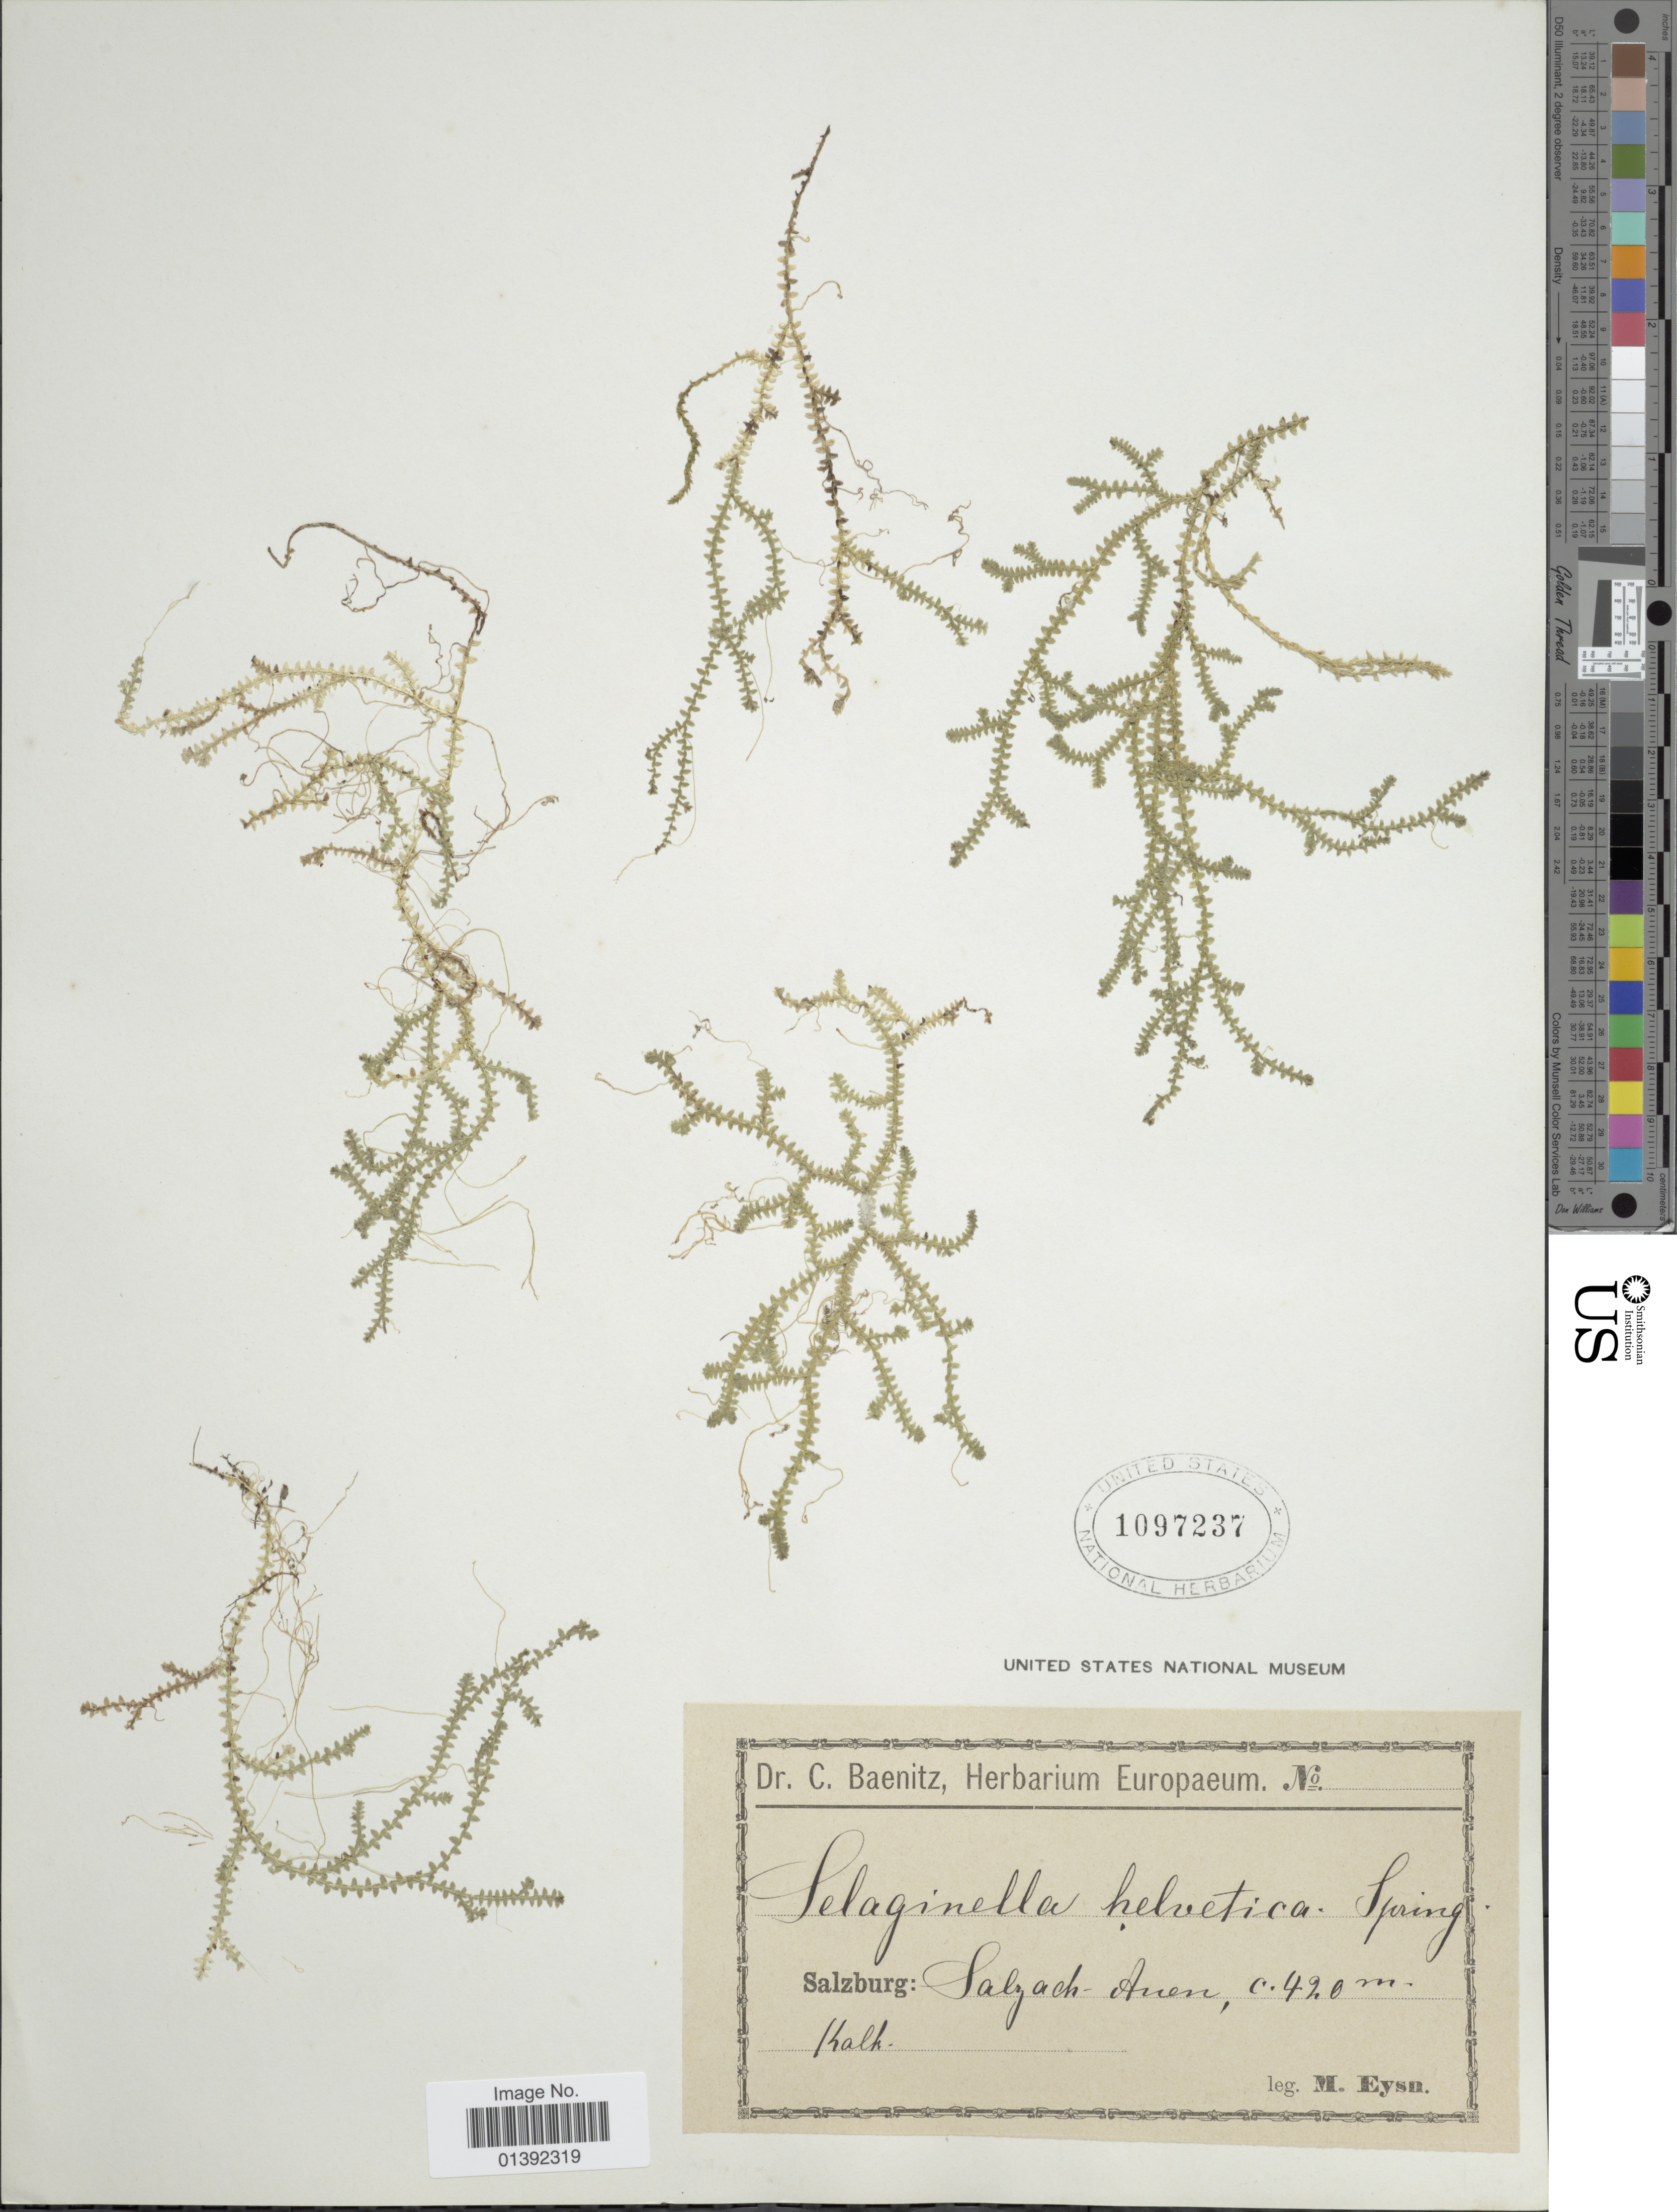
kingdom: Plantae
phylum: Tracheophyta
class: Lycopodiopsida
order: Selaginellales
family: Selaginellaceae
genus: Selaginella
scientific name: Selaginella helvetica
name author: (L.) Spring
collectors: M. Eysn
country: Austria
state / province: Salzburg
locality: Salzach-Anen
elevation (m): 420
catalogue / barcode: US 1097237